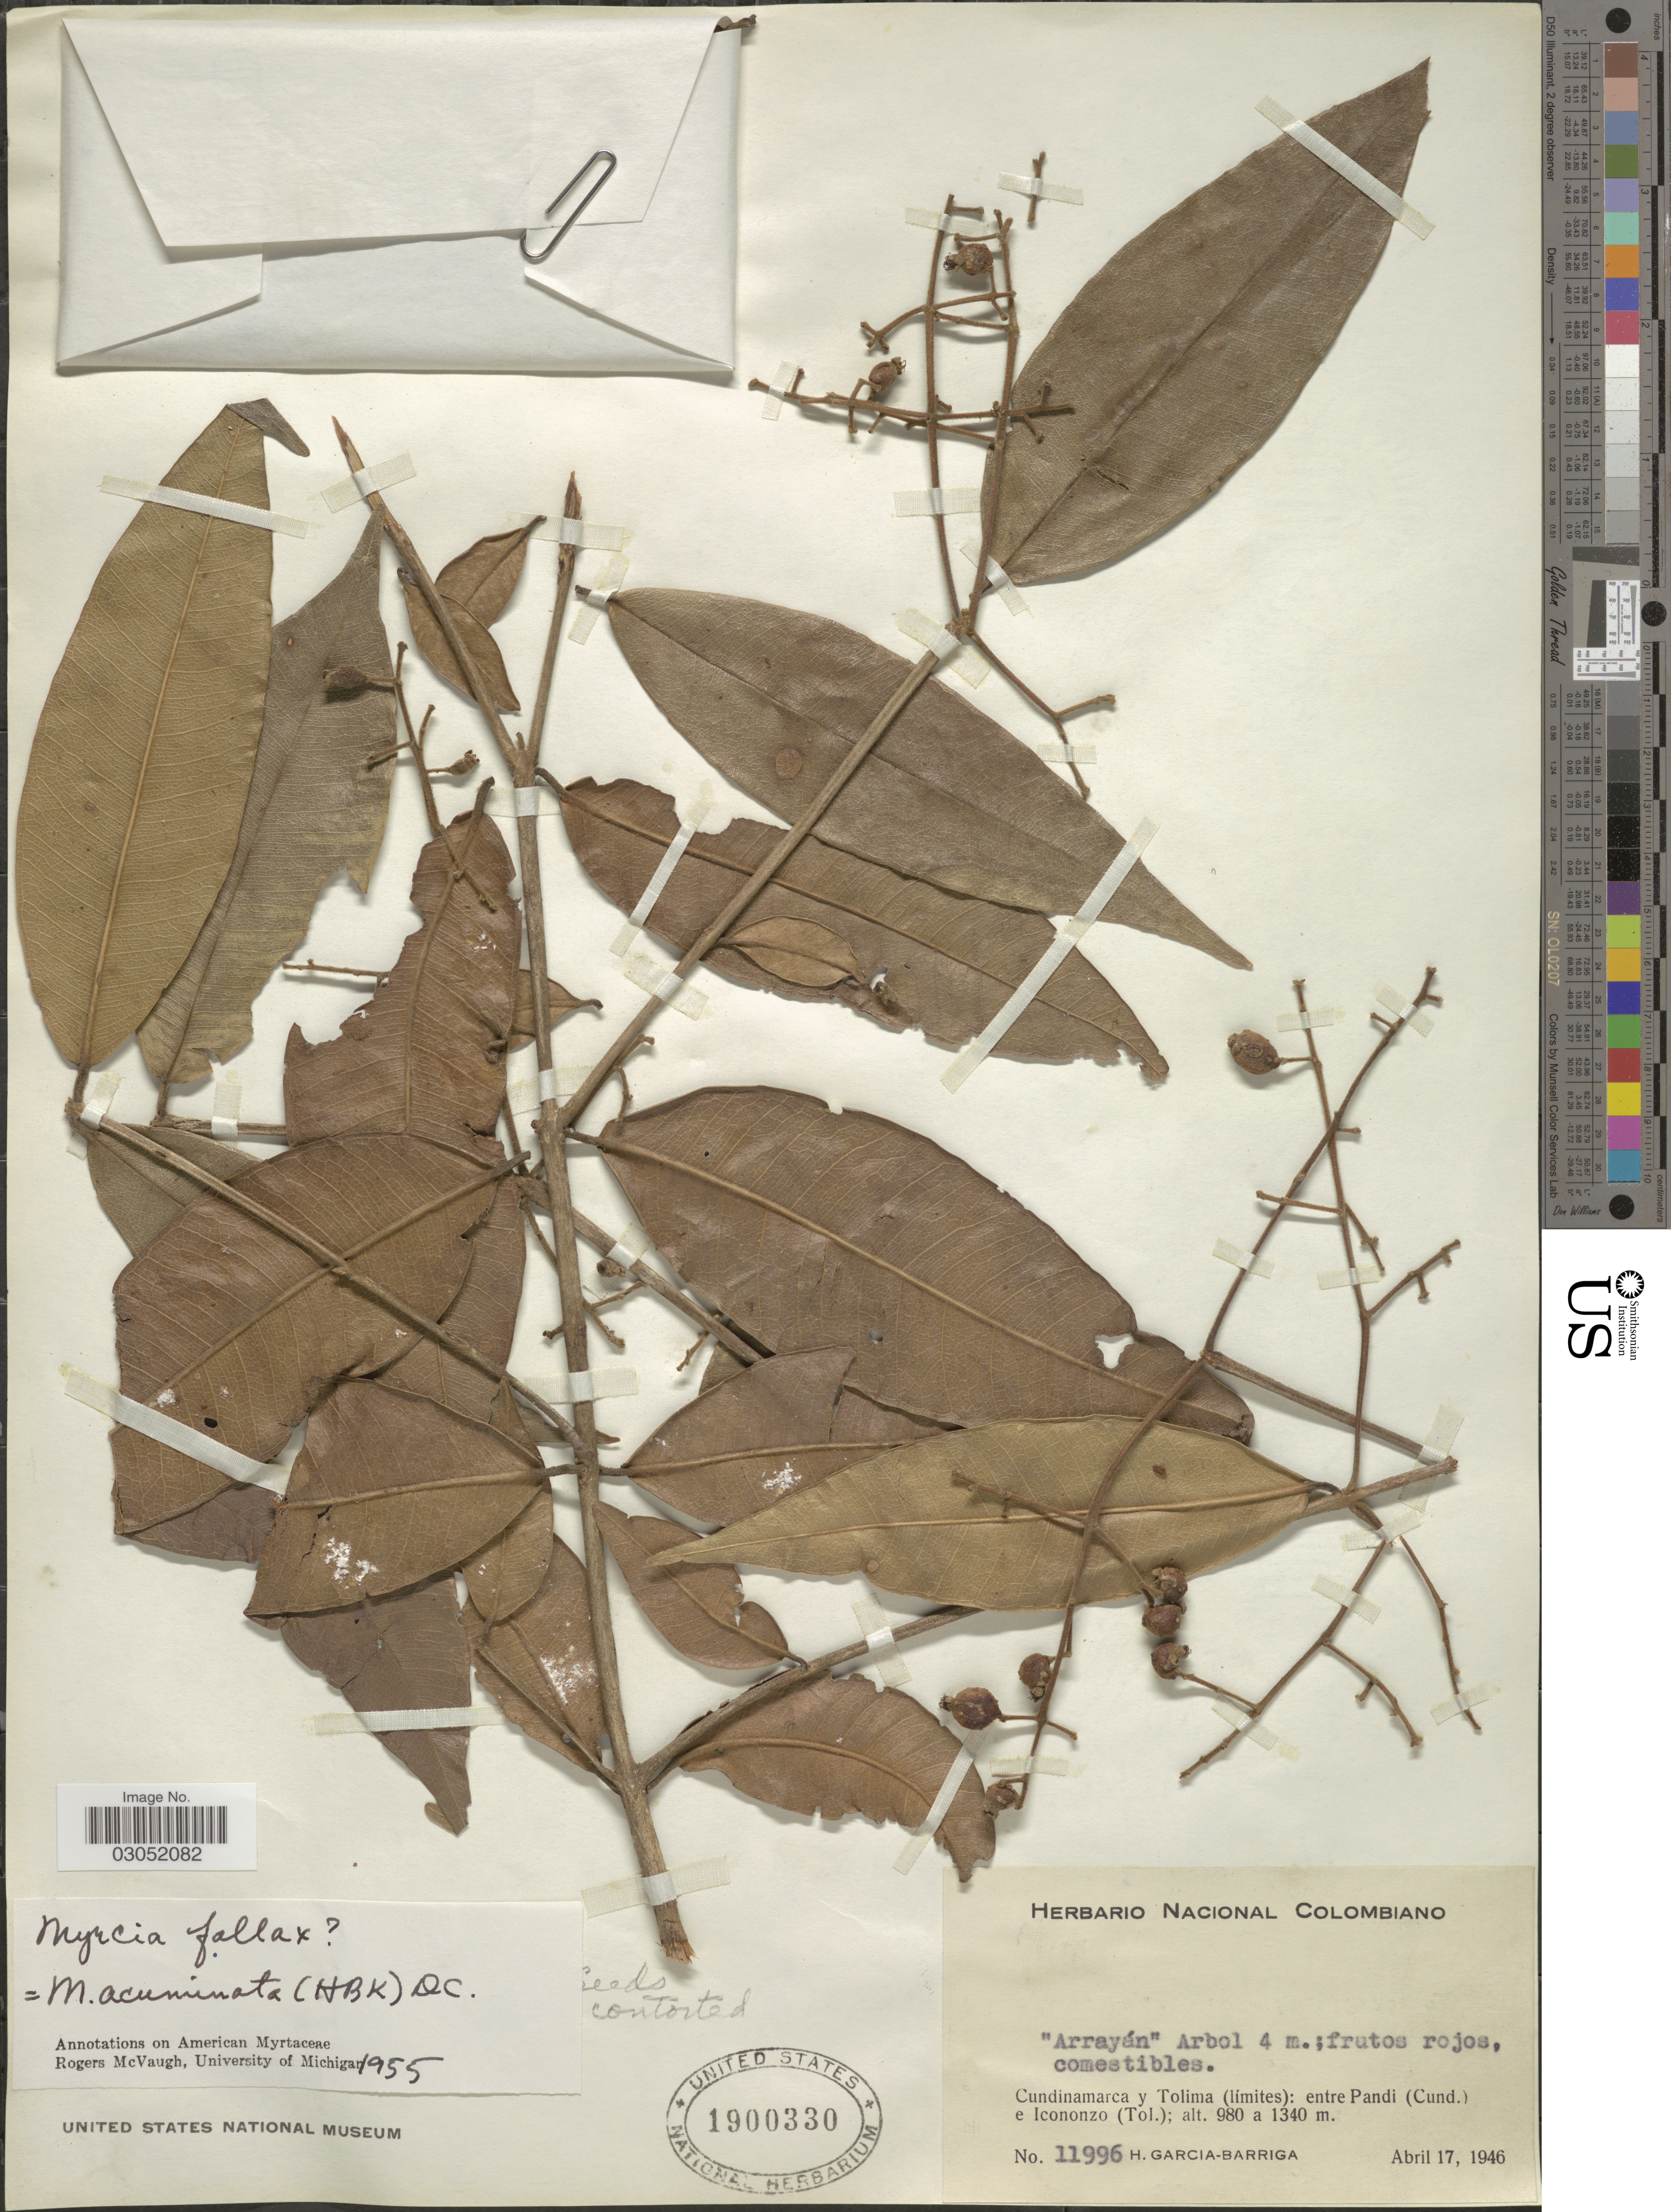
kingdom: Plantae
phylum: Tracheophyta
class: Magnoliopsida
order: Myrtales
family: Myrtaceae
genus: Myrcia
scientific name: Myrcia acuminata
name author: (Kunth) DC.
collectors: H. García Barriga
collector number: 11996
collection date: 1946-04-17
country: Colombia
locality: Cundinamarca y Tolima (límites): entre Pandi (Cund.) e Icononzo (Tol.).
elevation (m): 980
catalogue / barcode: US 1900330